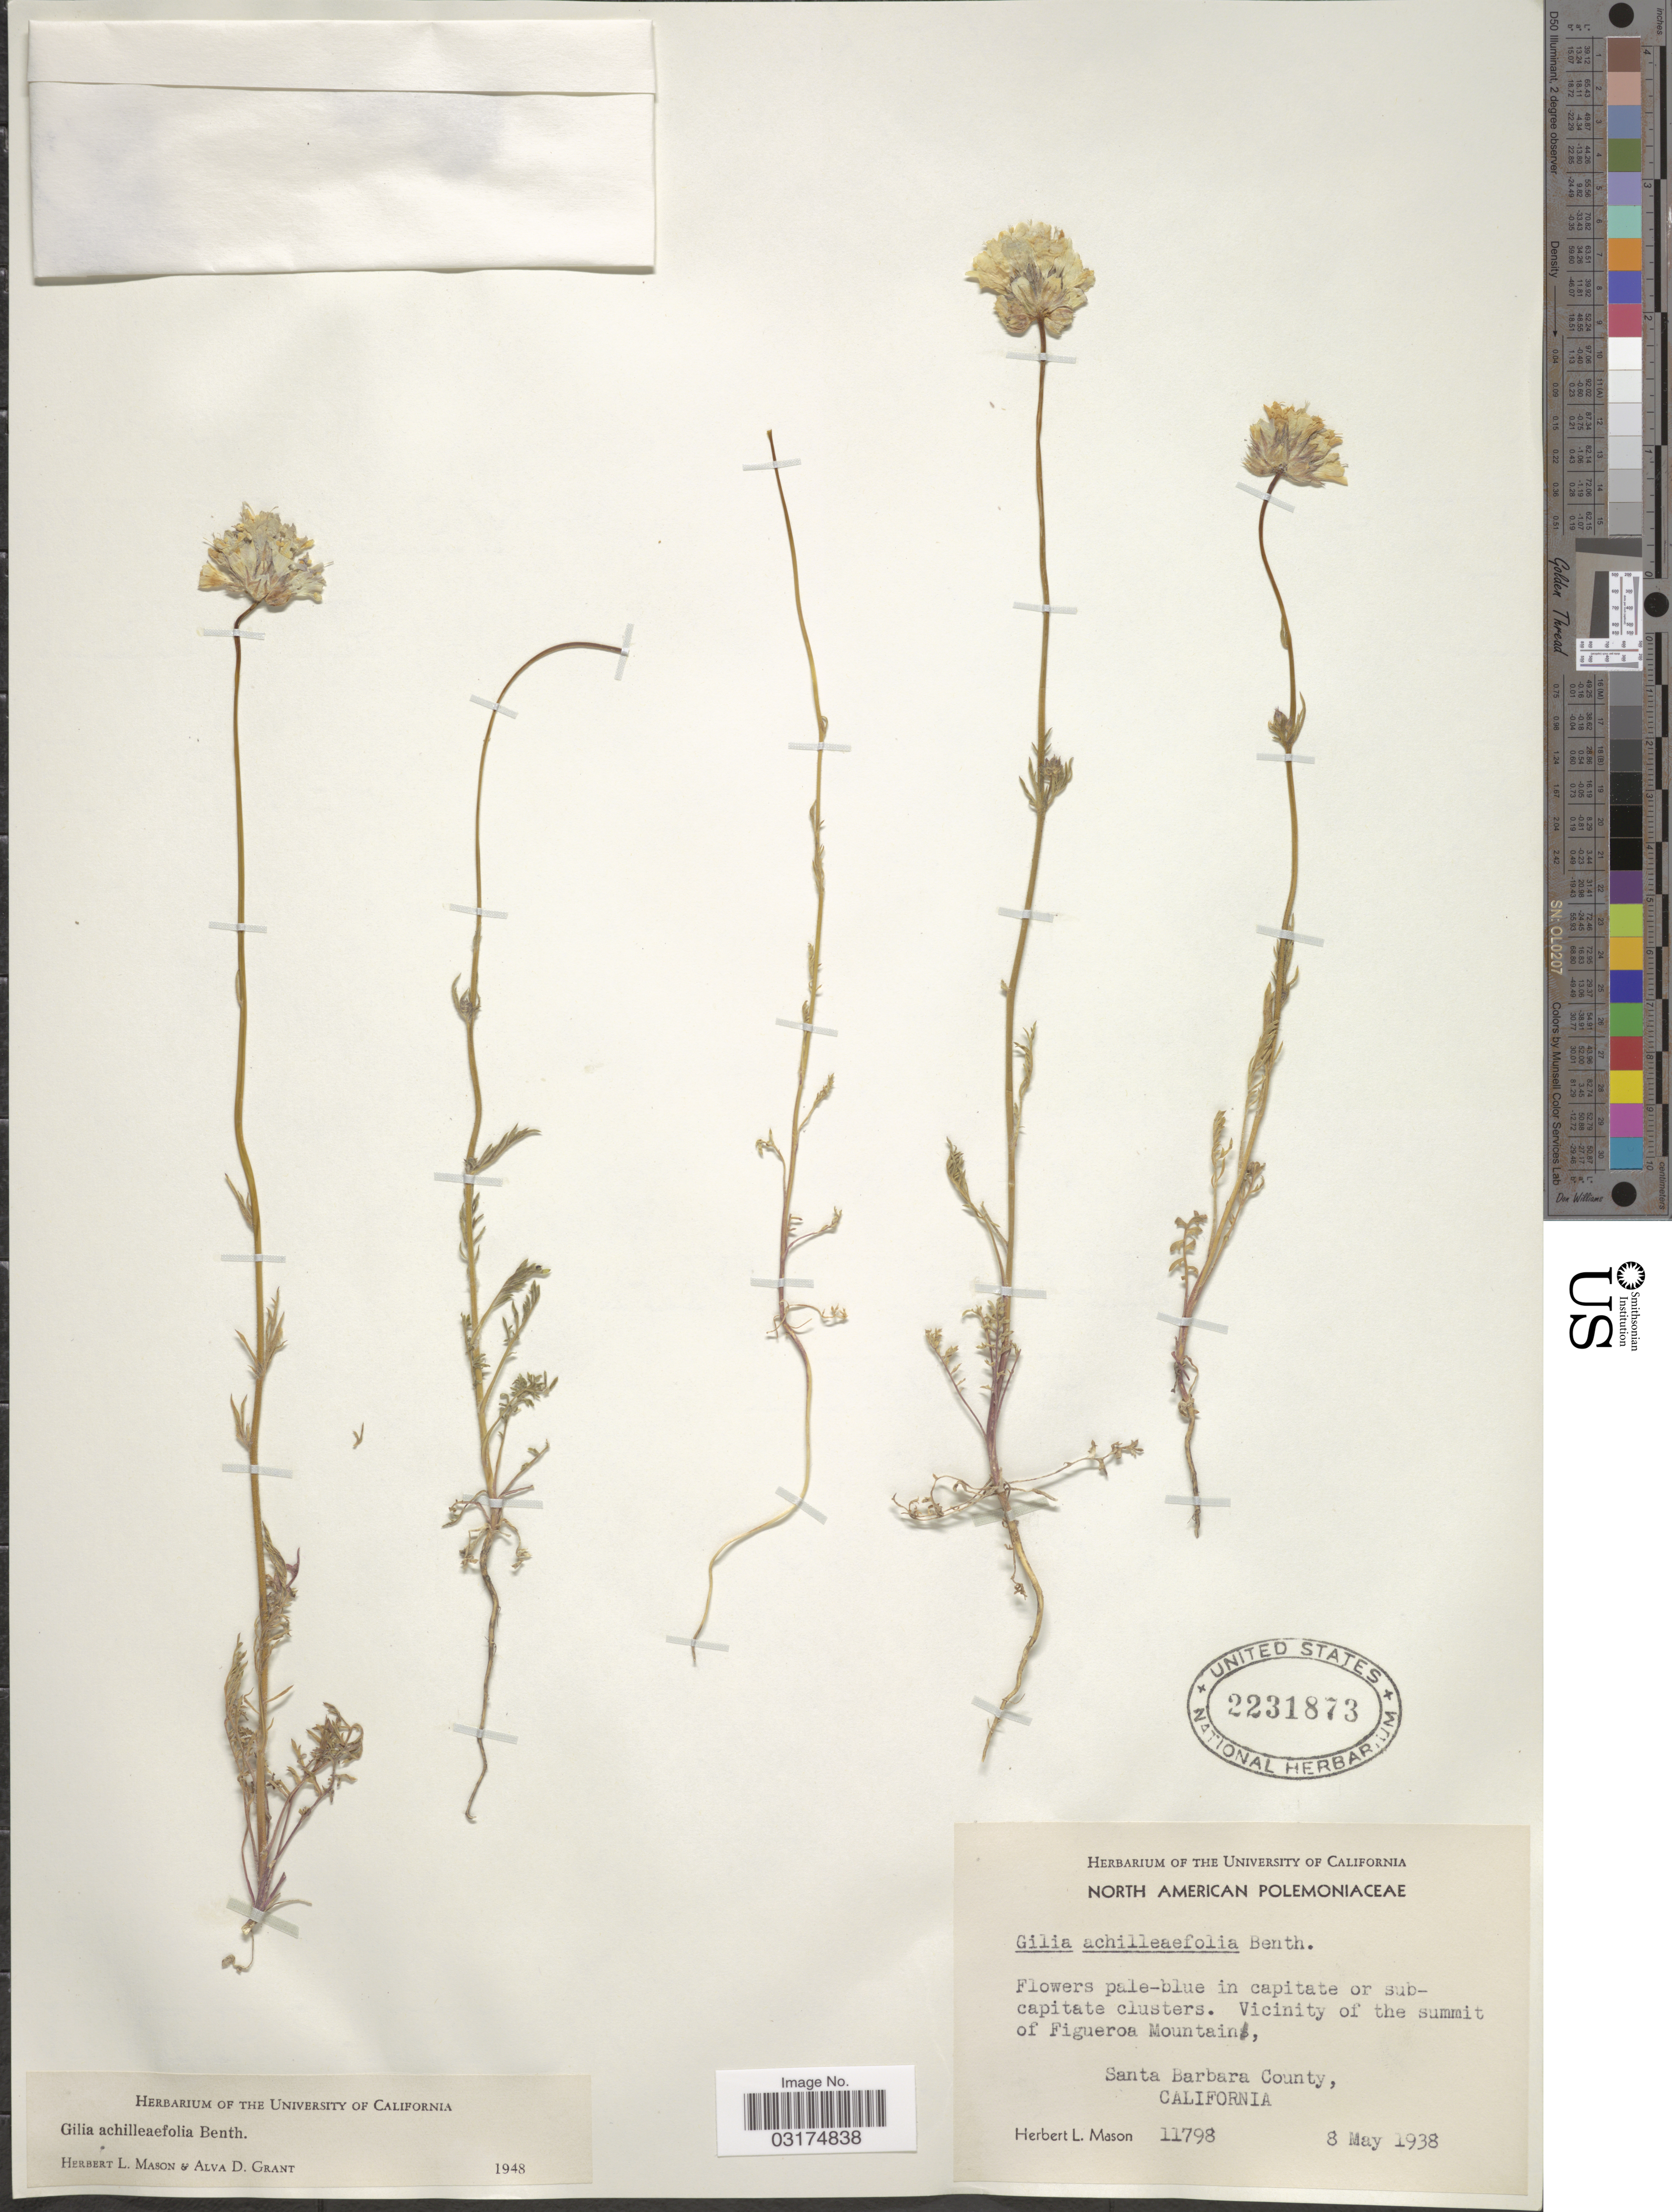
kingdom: Plantae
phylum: Tracheophyta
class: Magnoliopsida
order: Ericales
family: Polemoniaceae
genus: Gilia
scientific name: Gilia achilleifolia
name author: Benth.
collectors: H. L. Mason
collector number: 11798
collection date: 1938-05-08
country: United States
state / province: California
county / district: Santa Barbara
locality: Vicinity of the summit of Figueroa Mountain, Santa Barbara County.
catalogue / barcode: US 2231873